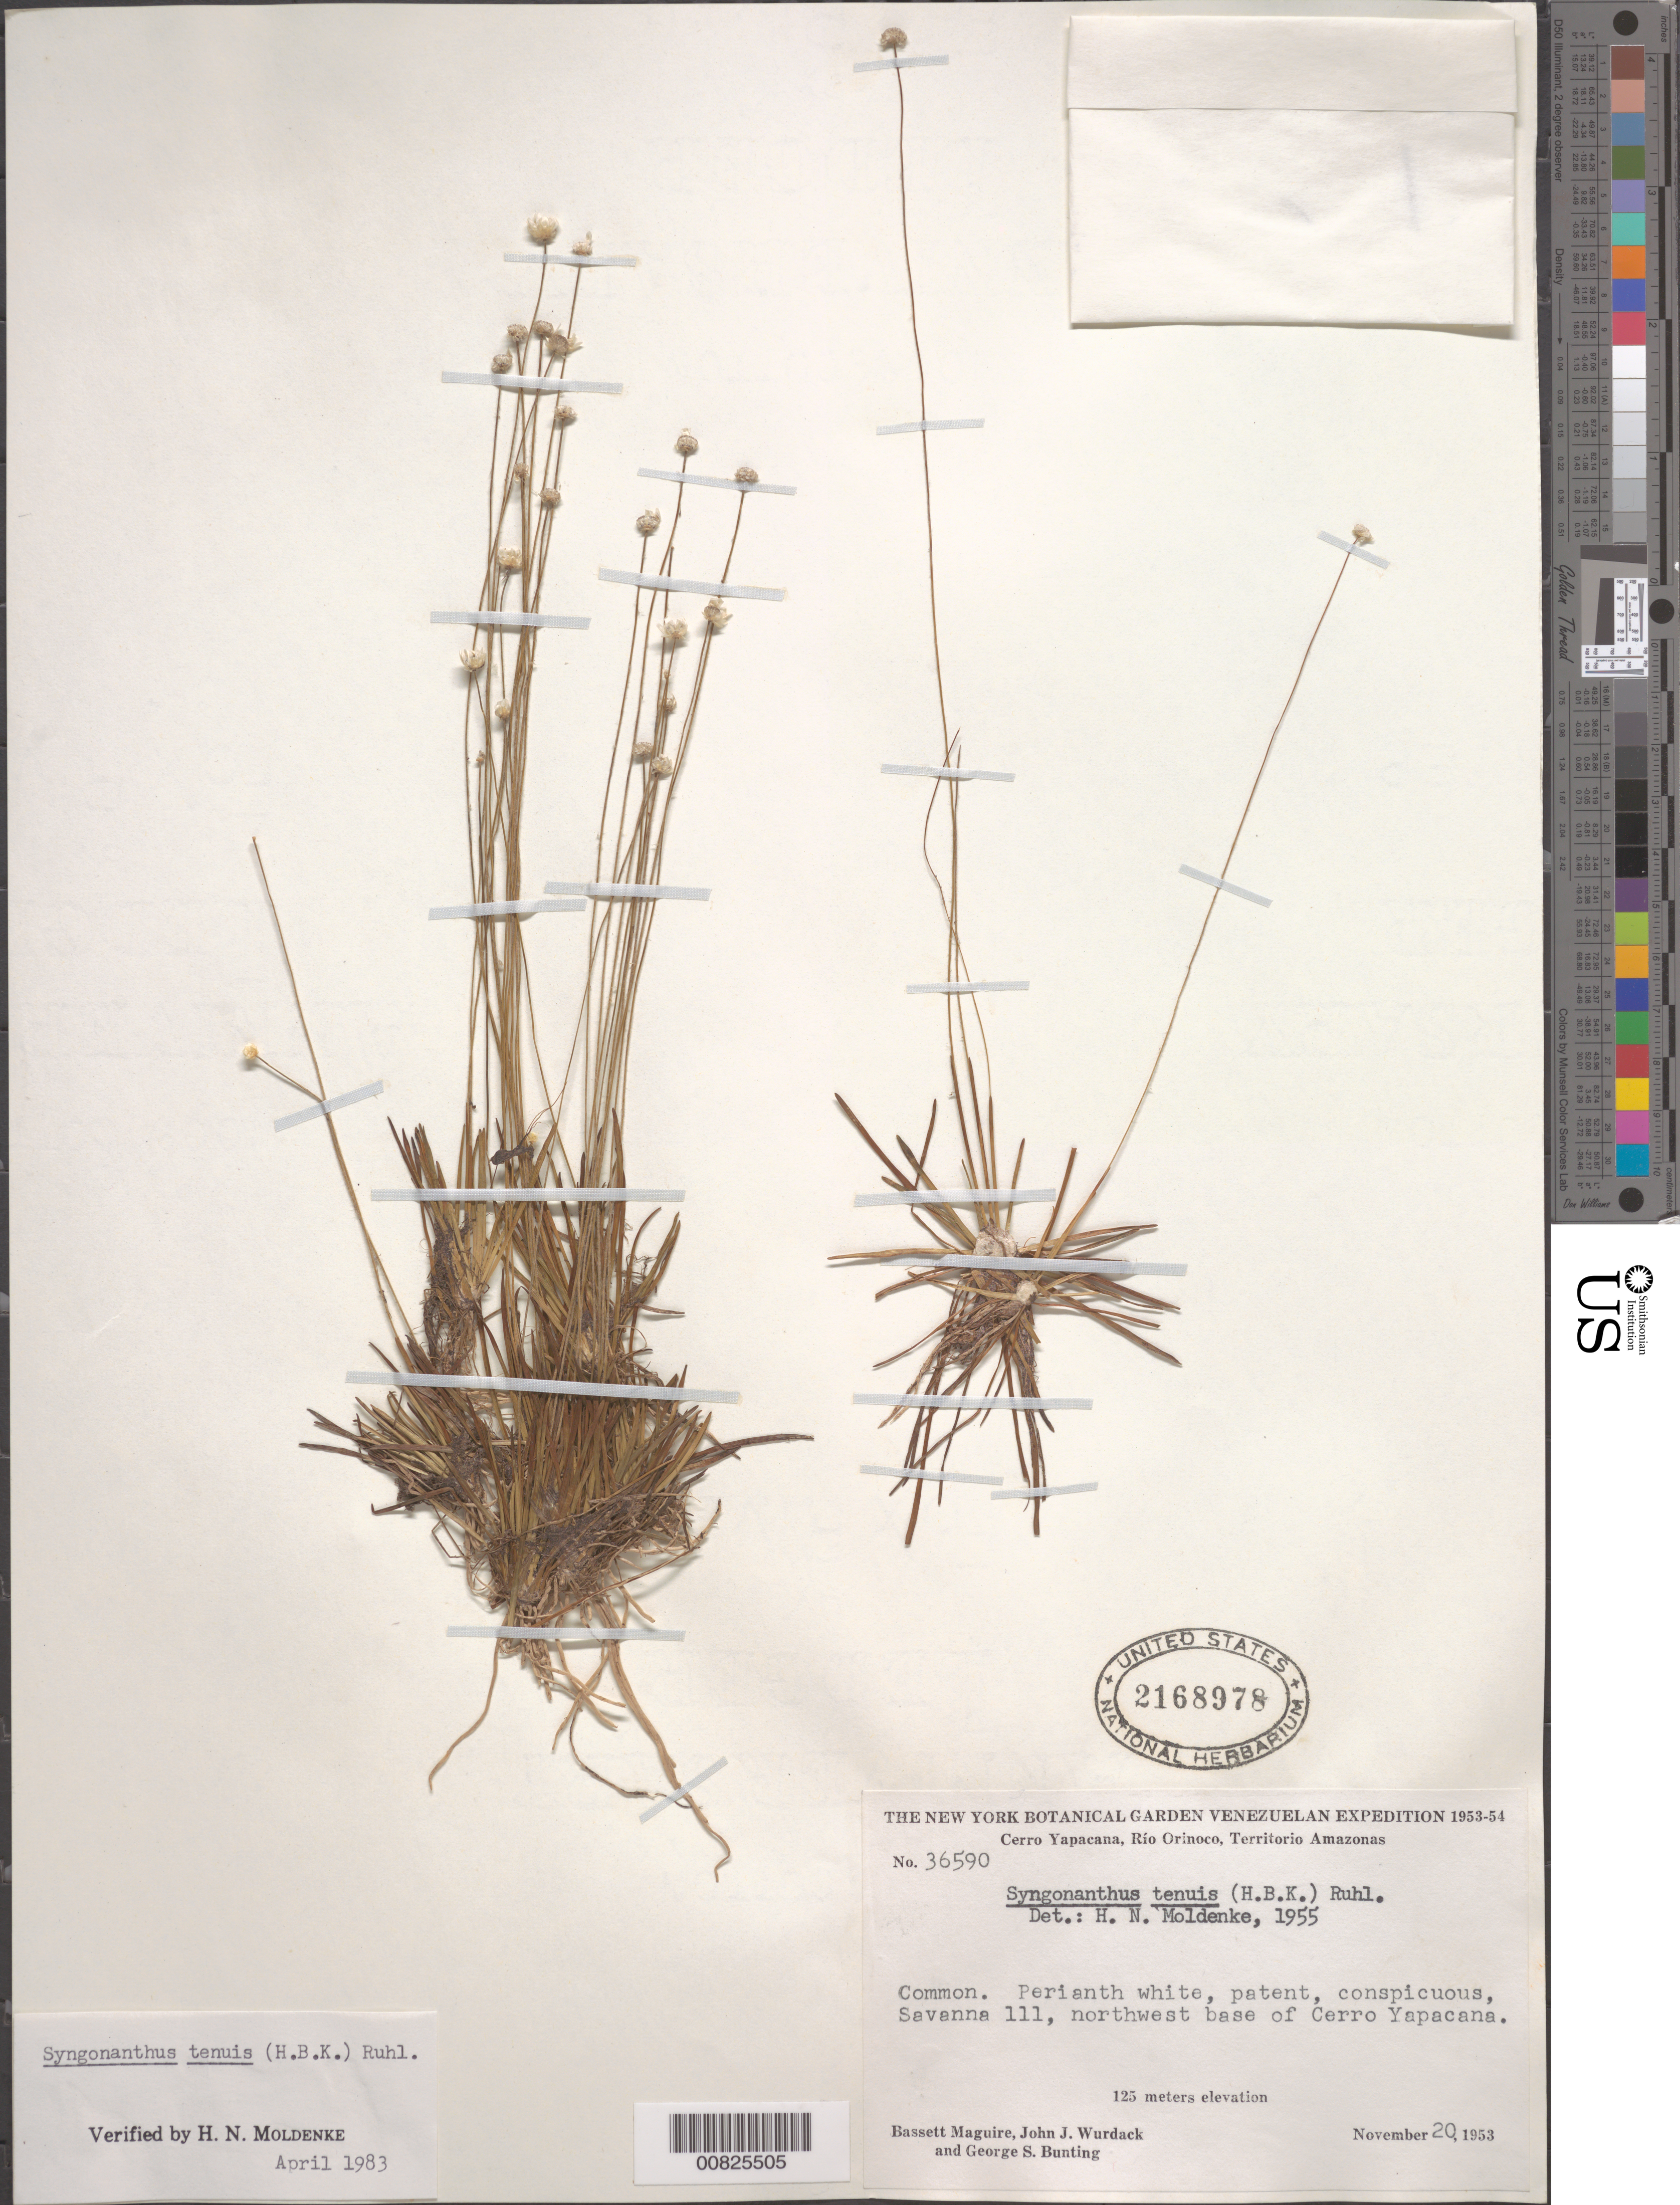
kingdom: Plantae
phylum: Tracheophyta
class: Liliopsida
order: Poales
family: Eriocaulaceae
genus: Syngonanthus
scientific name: Syngonanthus tenuis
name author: (Kunth) Ruhland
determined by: Moldenke, H. N.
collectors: B. Maguire, J. J. Wurdack & G. S. Bunting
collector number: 36590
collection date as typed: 20-Nov-53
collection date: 1953-11-20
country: Venezuela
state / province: Amazonas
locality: Río Orinoco, Cerro Yapacána, savanna No. 3, NW base of mountain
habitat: Savanna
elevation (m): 125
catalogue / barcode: US 2168978